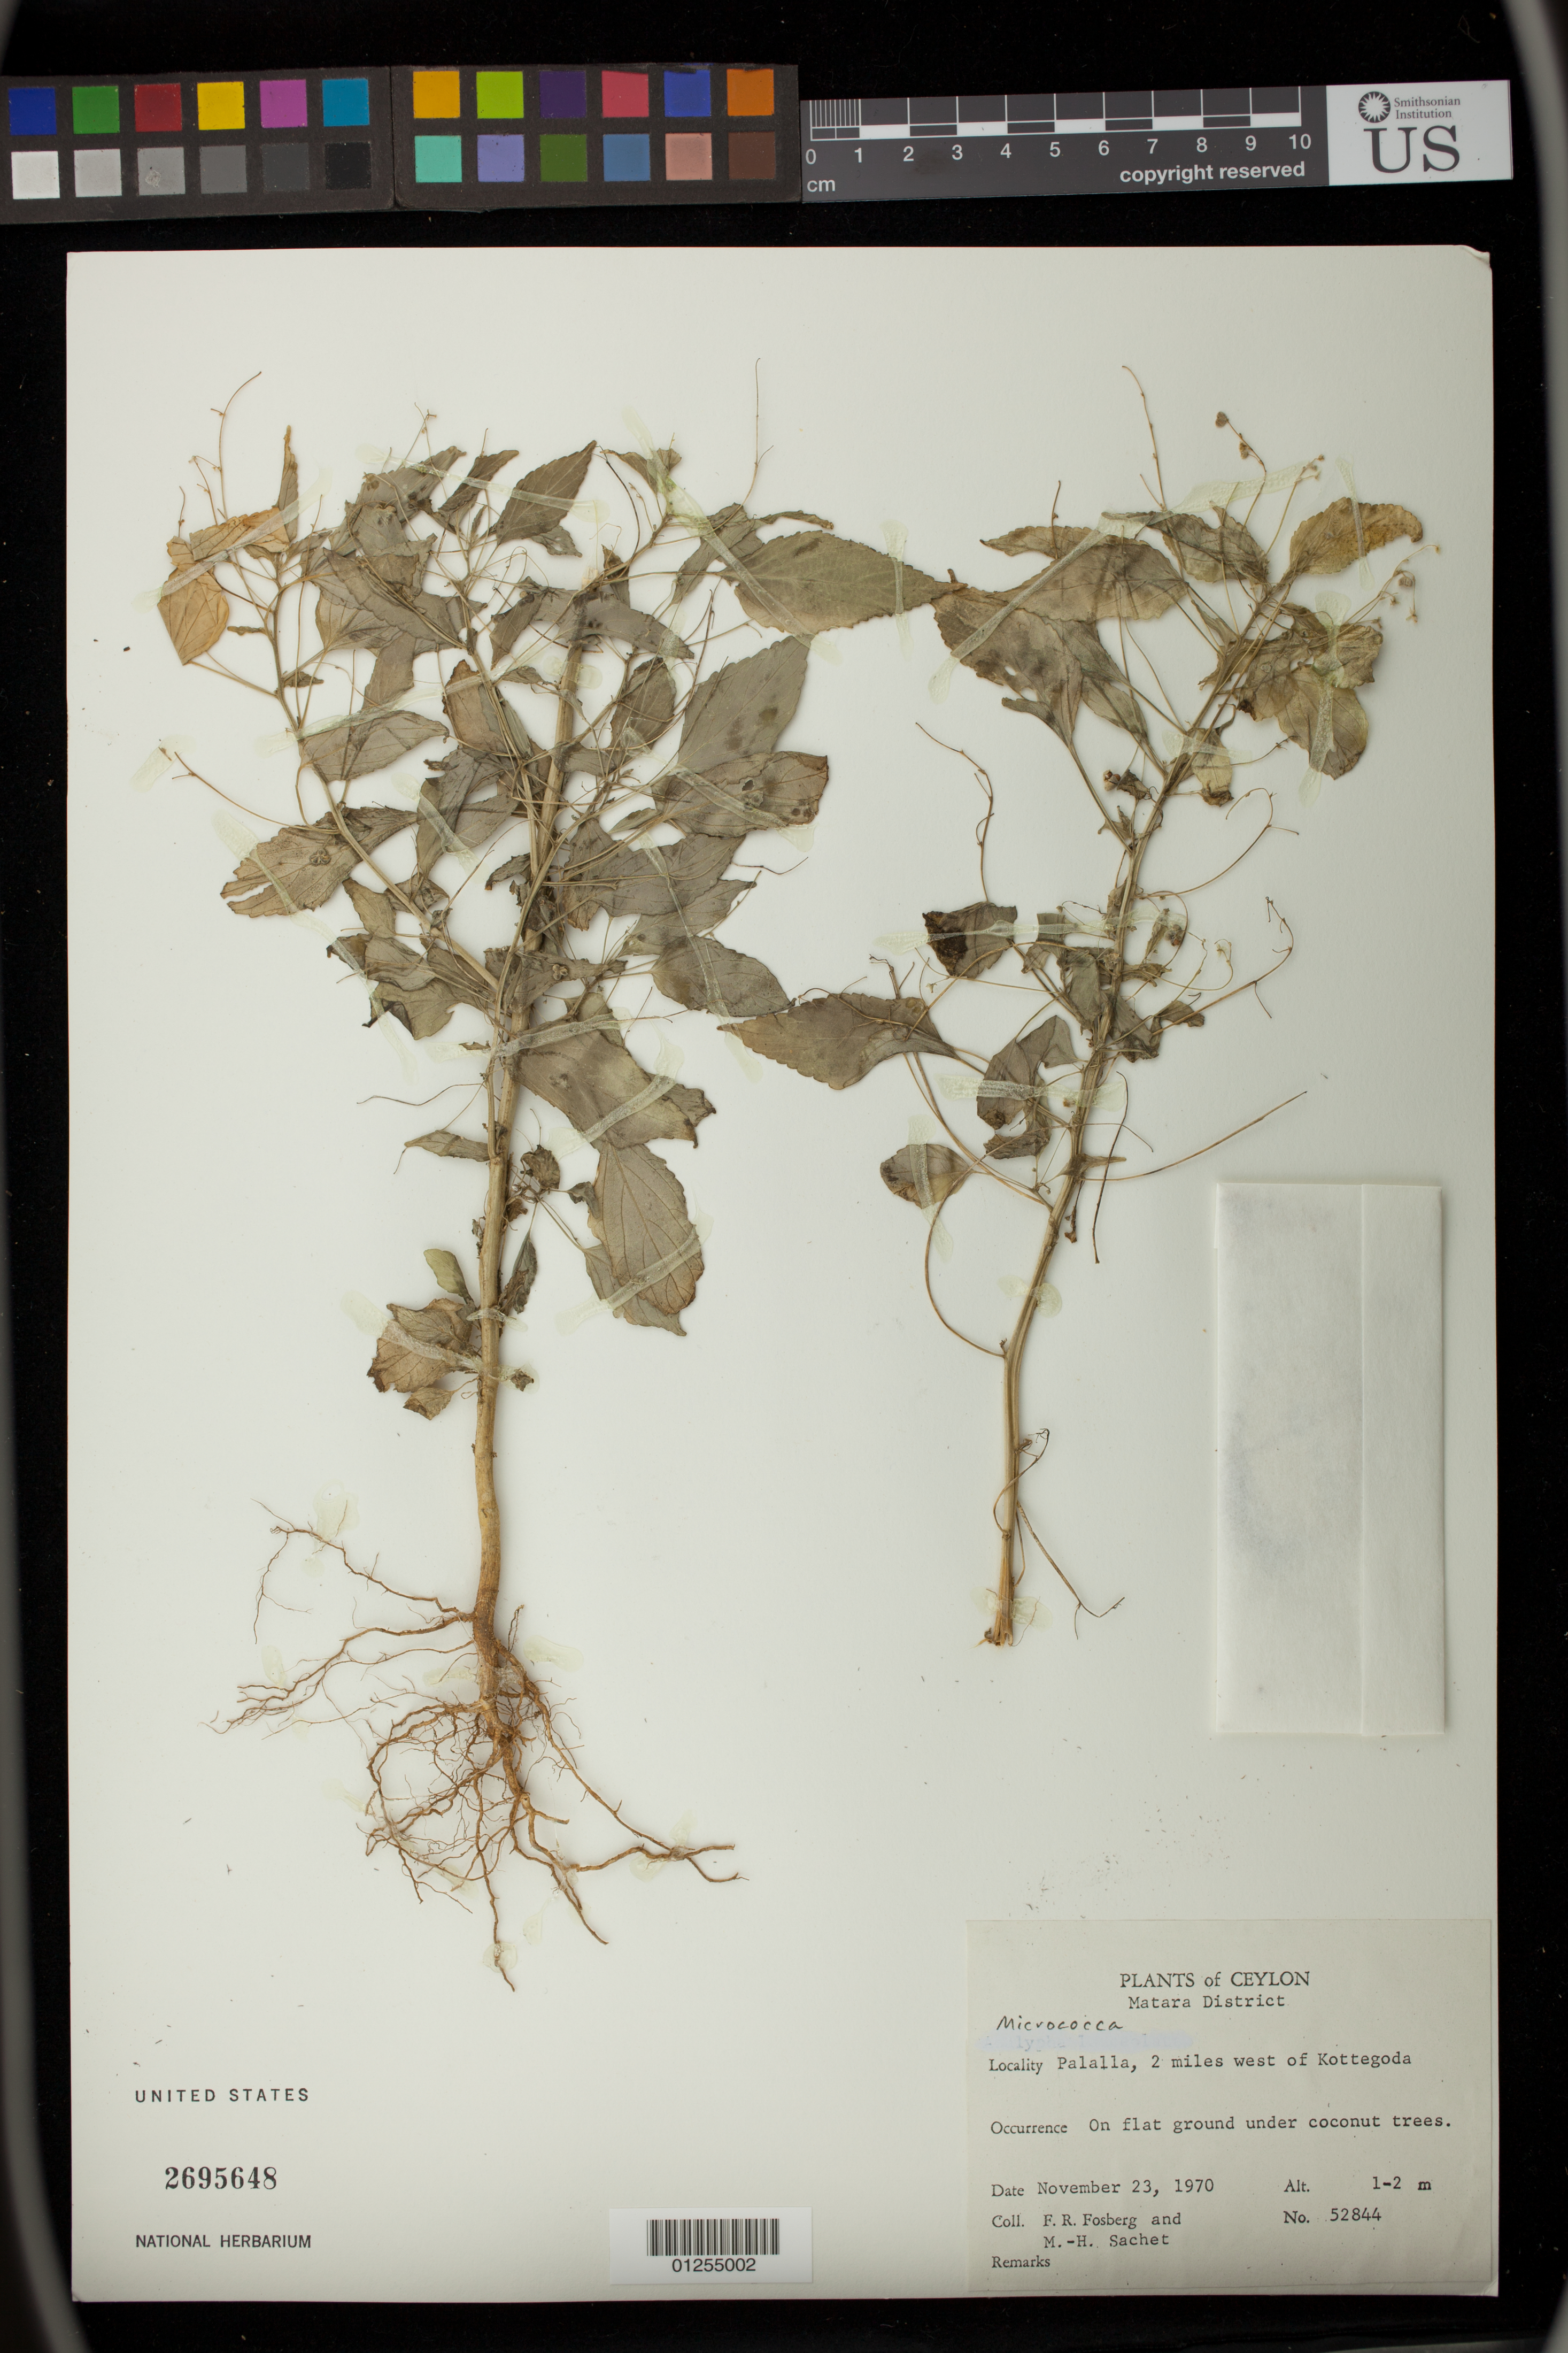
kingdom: Plantae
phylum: Tracheophyta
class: Magnoliopsida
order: Malpighiales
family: Euphorbiaceae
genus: Micrococca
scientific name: Micrococca mercurialis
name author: (Linn) Benth.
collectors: F. R. Fosberg & M.-H. Sachet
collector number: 52844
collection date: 1970-11-23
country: Sri Lanka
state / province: Southern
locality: Matara District, Palalla, 2 miles west of Kottegoda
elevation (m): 1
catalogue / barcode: US 2695648